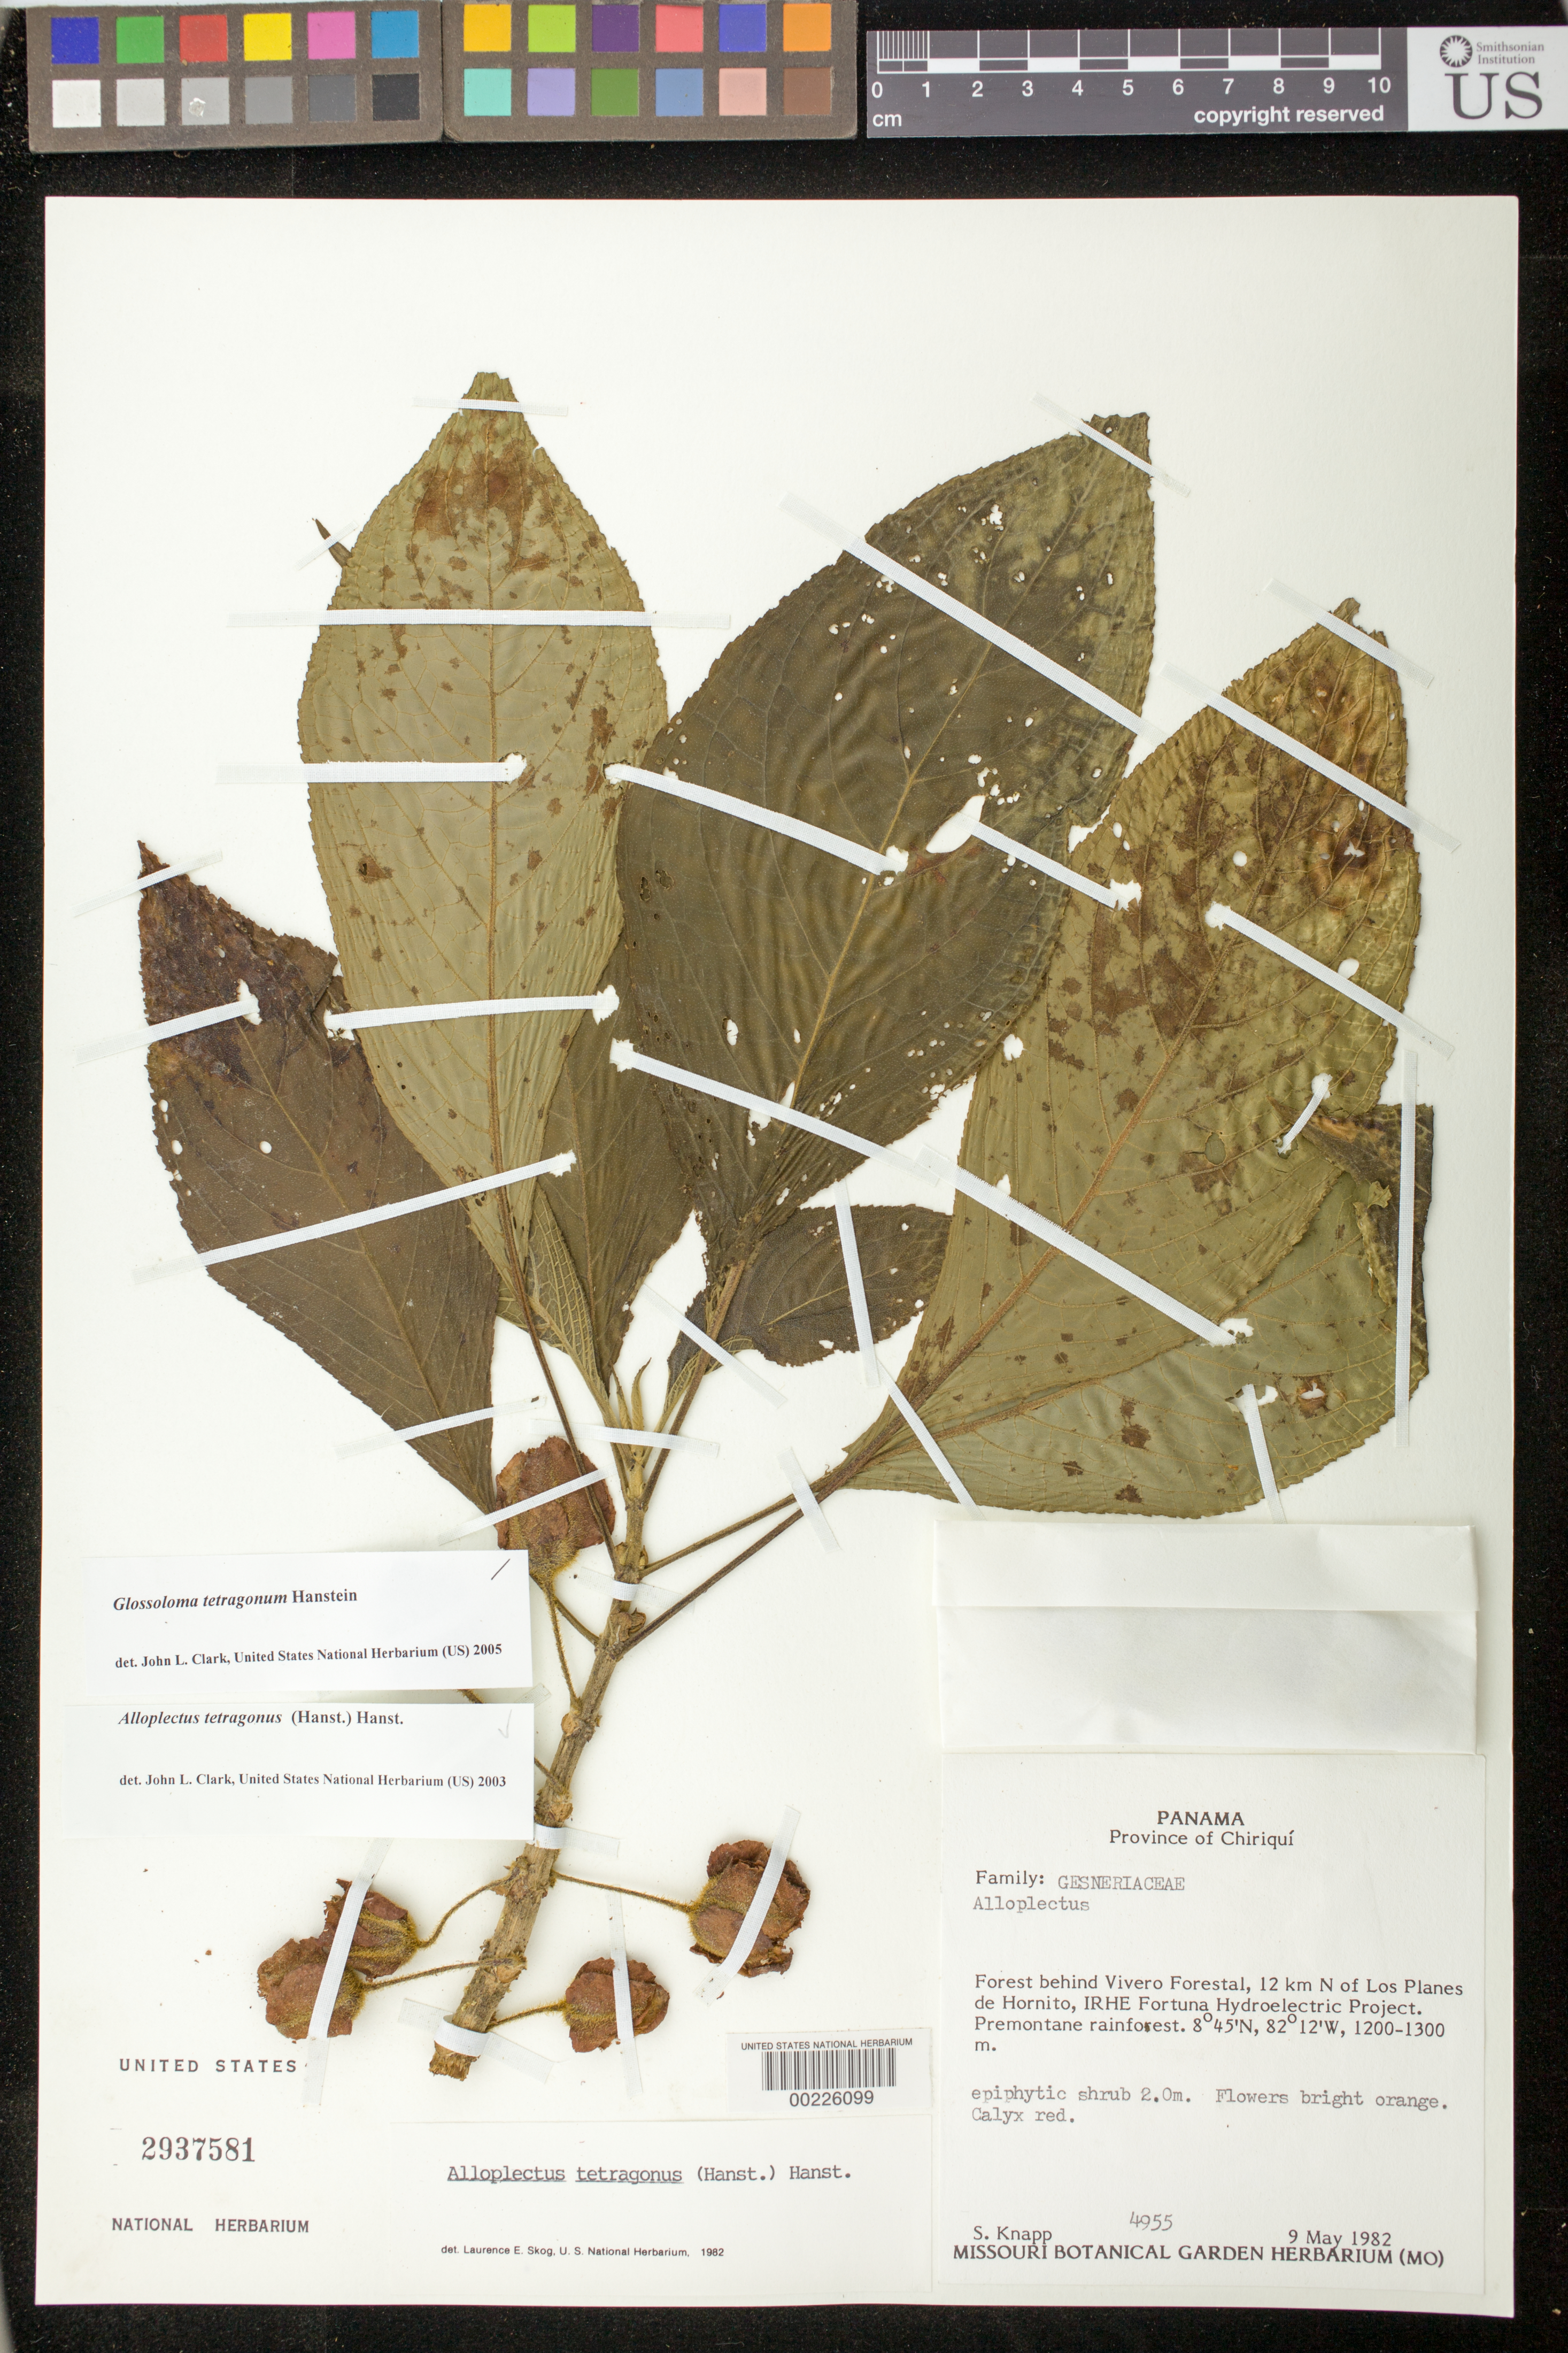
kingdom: Plantae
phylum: Tracheophyta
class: Magnoliopsida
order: Lamiales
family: Gesneriaceae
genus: Glossoloma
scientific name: Glossoloma tetragonum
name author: Hanst.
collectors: S. Knapp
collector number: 4955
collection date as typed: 09 May 1982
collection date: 1982-05-09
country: Panama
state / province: Chiriquí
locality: Forest behind Vivero Forestal, 12 km N of Los Planes de Hornito, IRHE Fortuna Hydroelectric Project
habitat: Premontane rainforest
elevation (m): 1200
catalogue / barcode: US 2937581